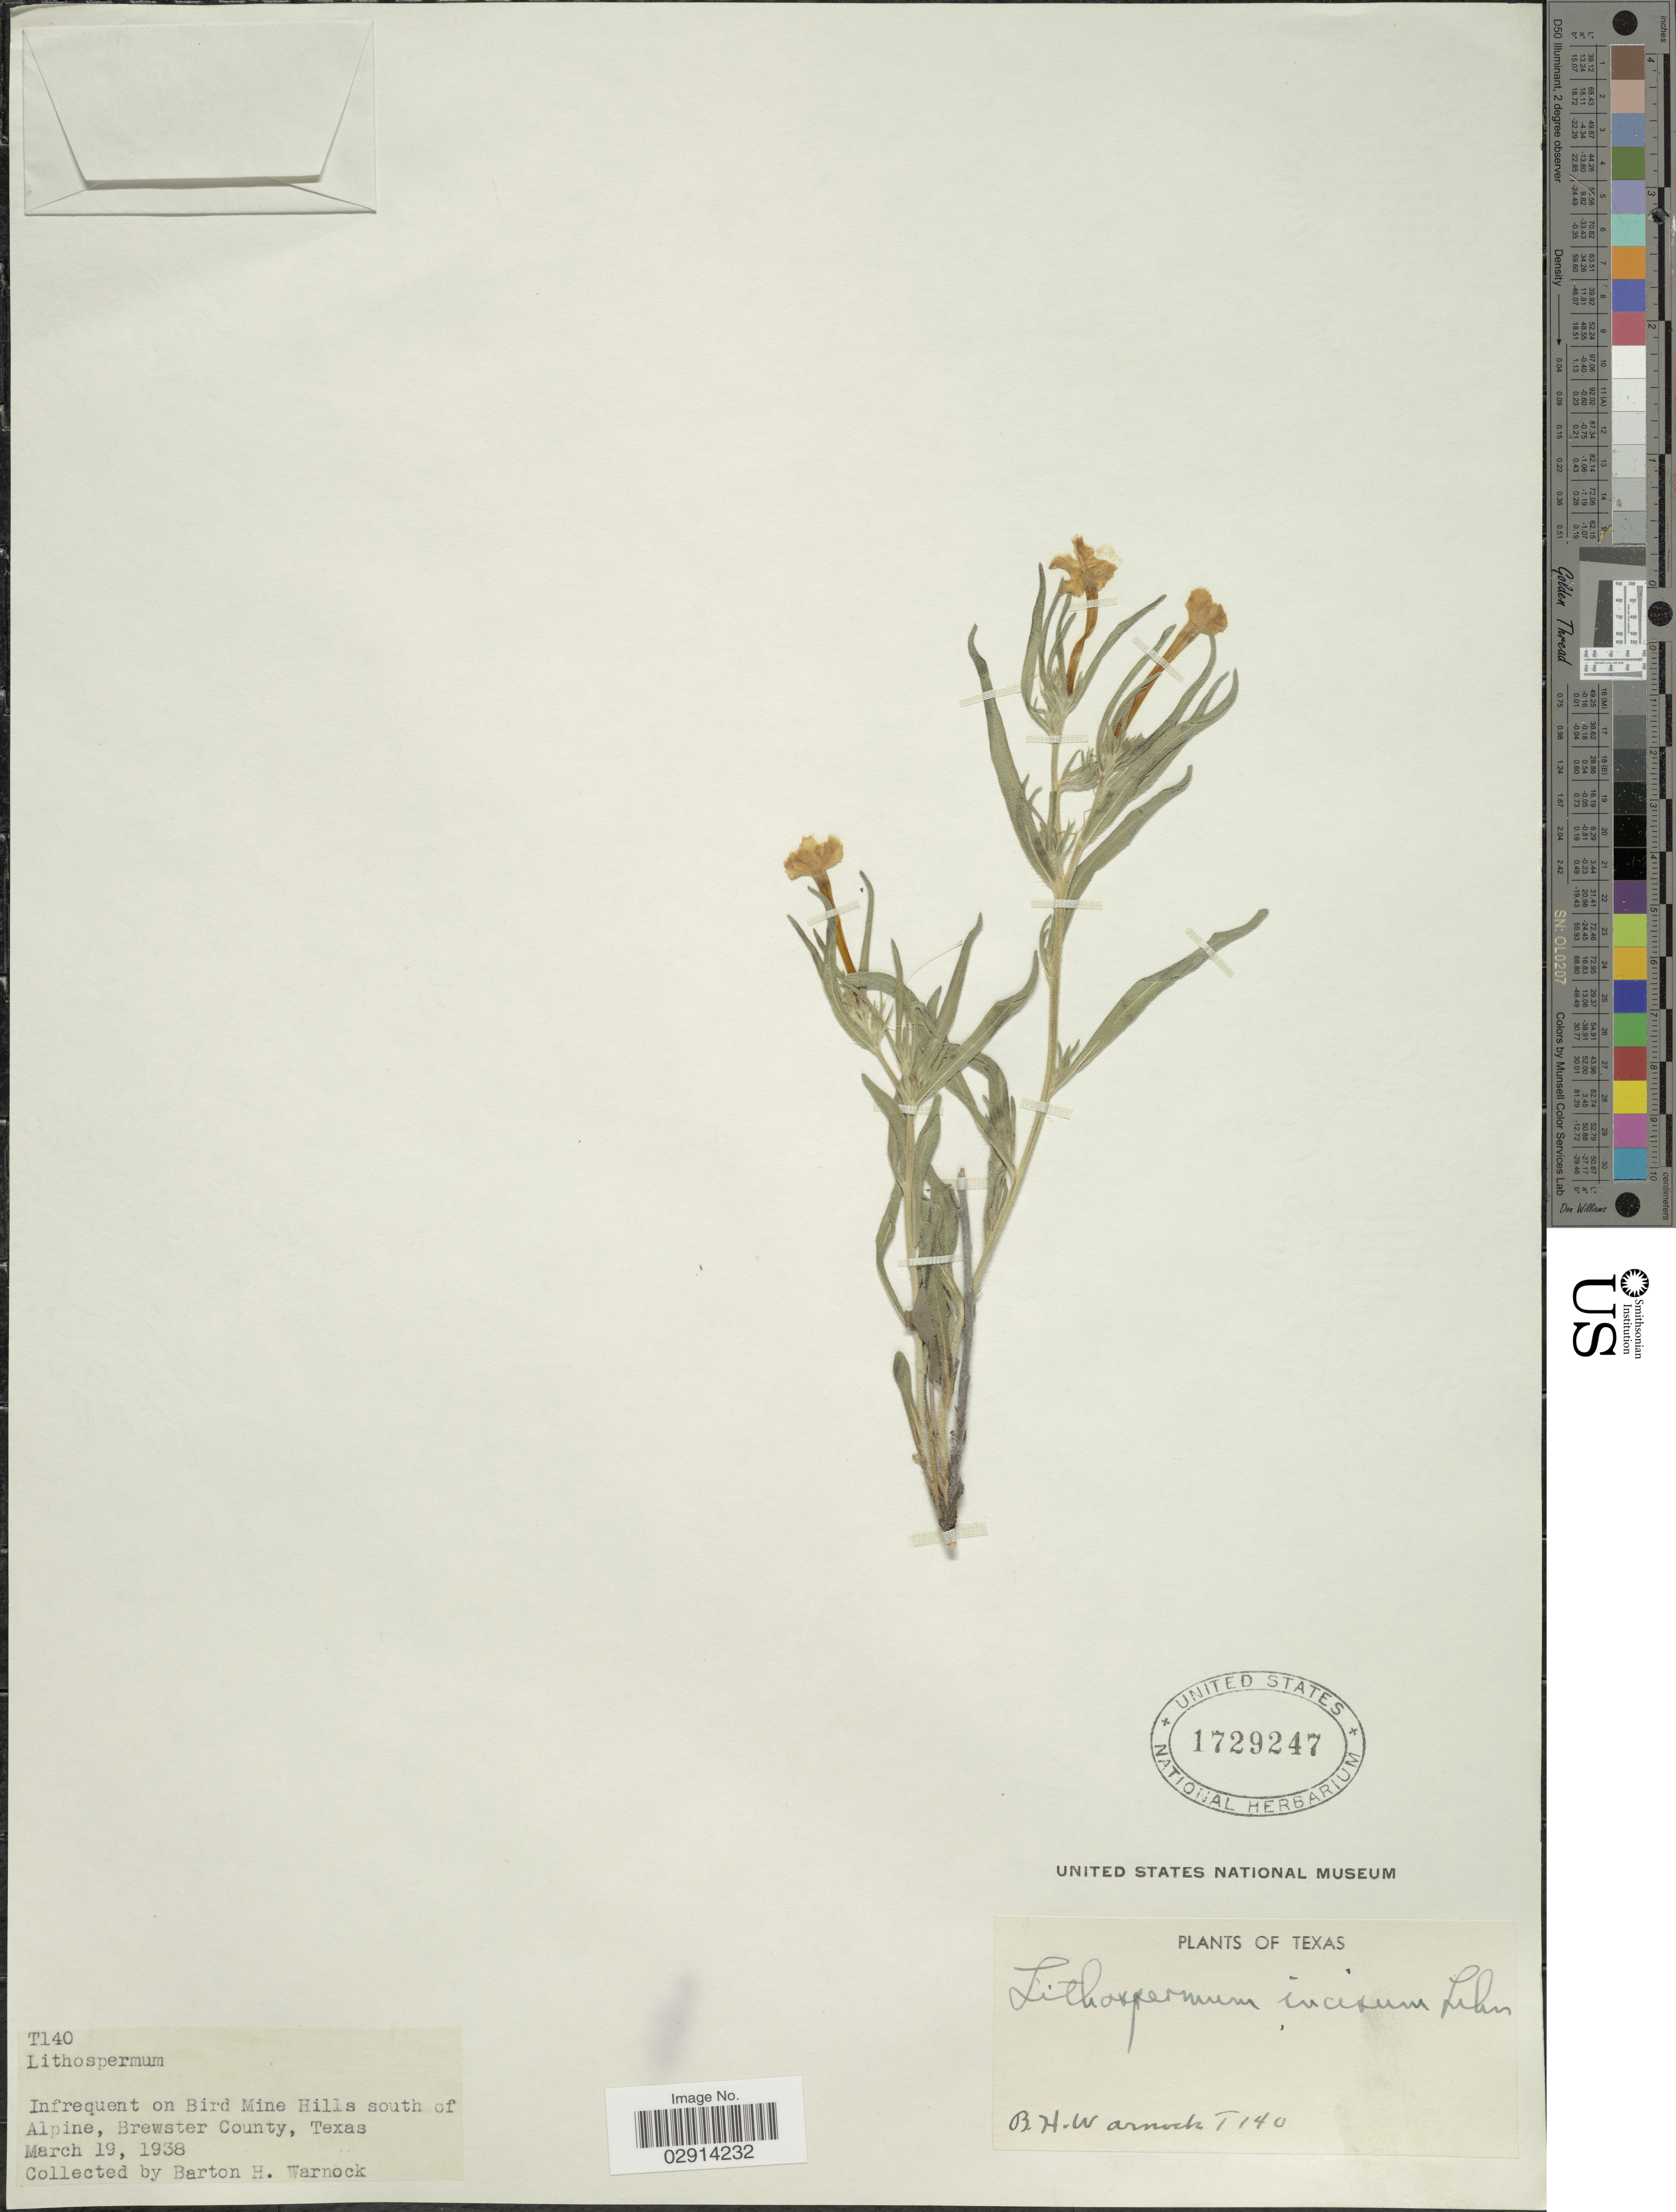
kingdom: Plantae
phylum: Tracheophyta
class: Magnoliopsida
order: Boraginales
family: Boraginaceae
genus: Lithospermum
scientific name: Lithospermum incisum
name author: Lehm.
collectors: B. H. Warnock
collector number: T140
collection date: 1938-03-19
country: United States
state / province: Texas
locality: Infrequent on Bird Mine Hills south of Alpine, Brewster County.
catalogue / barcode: US 1729247